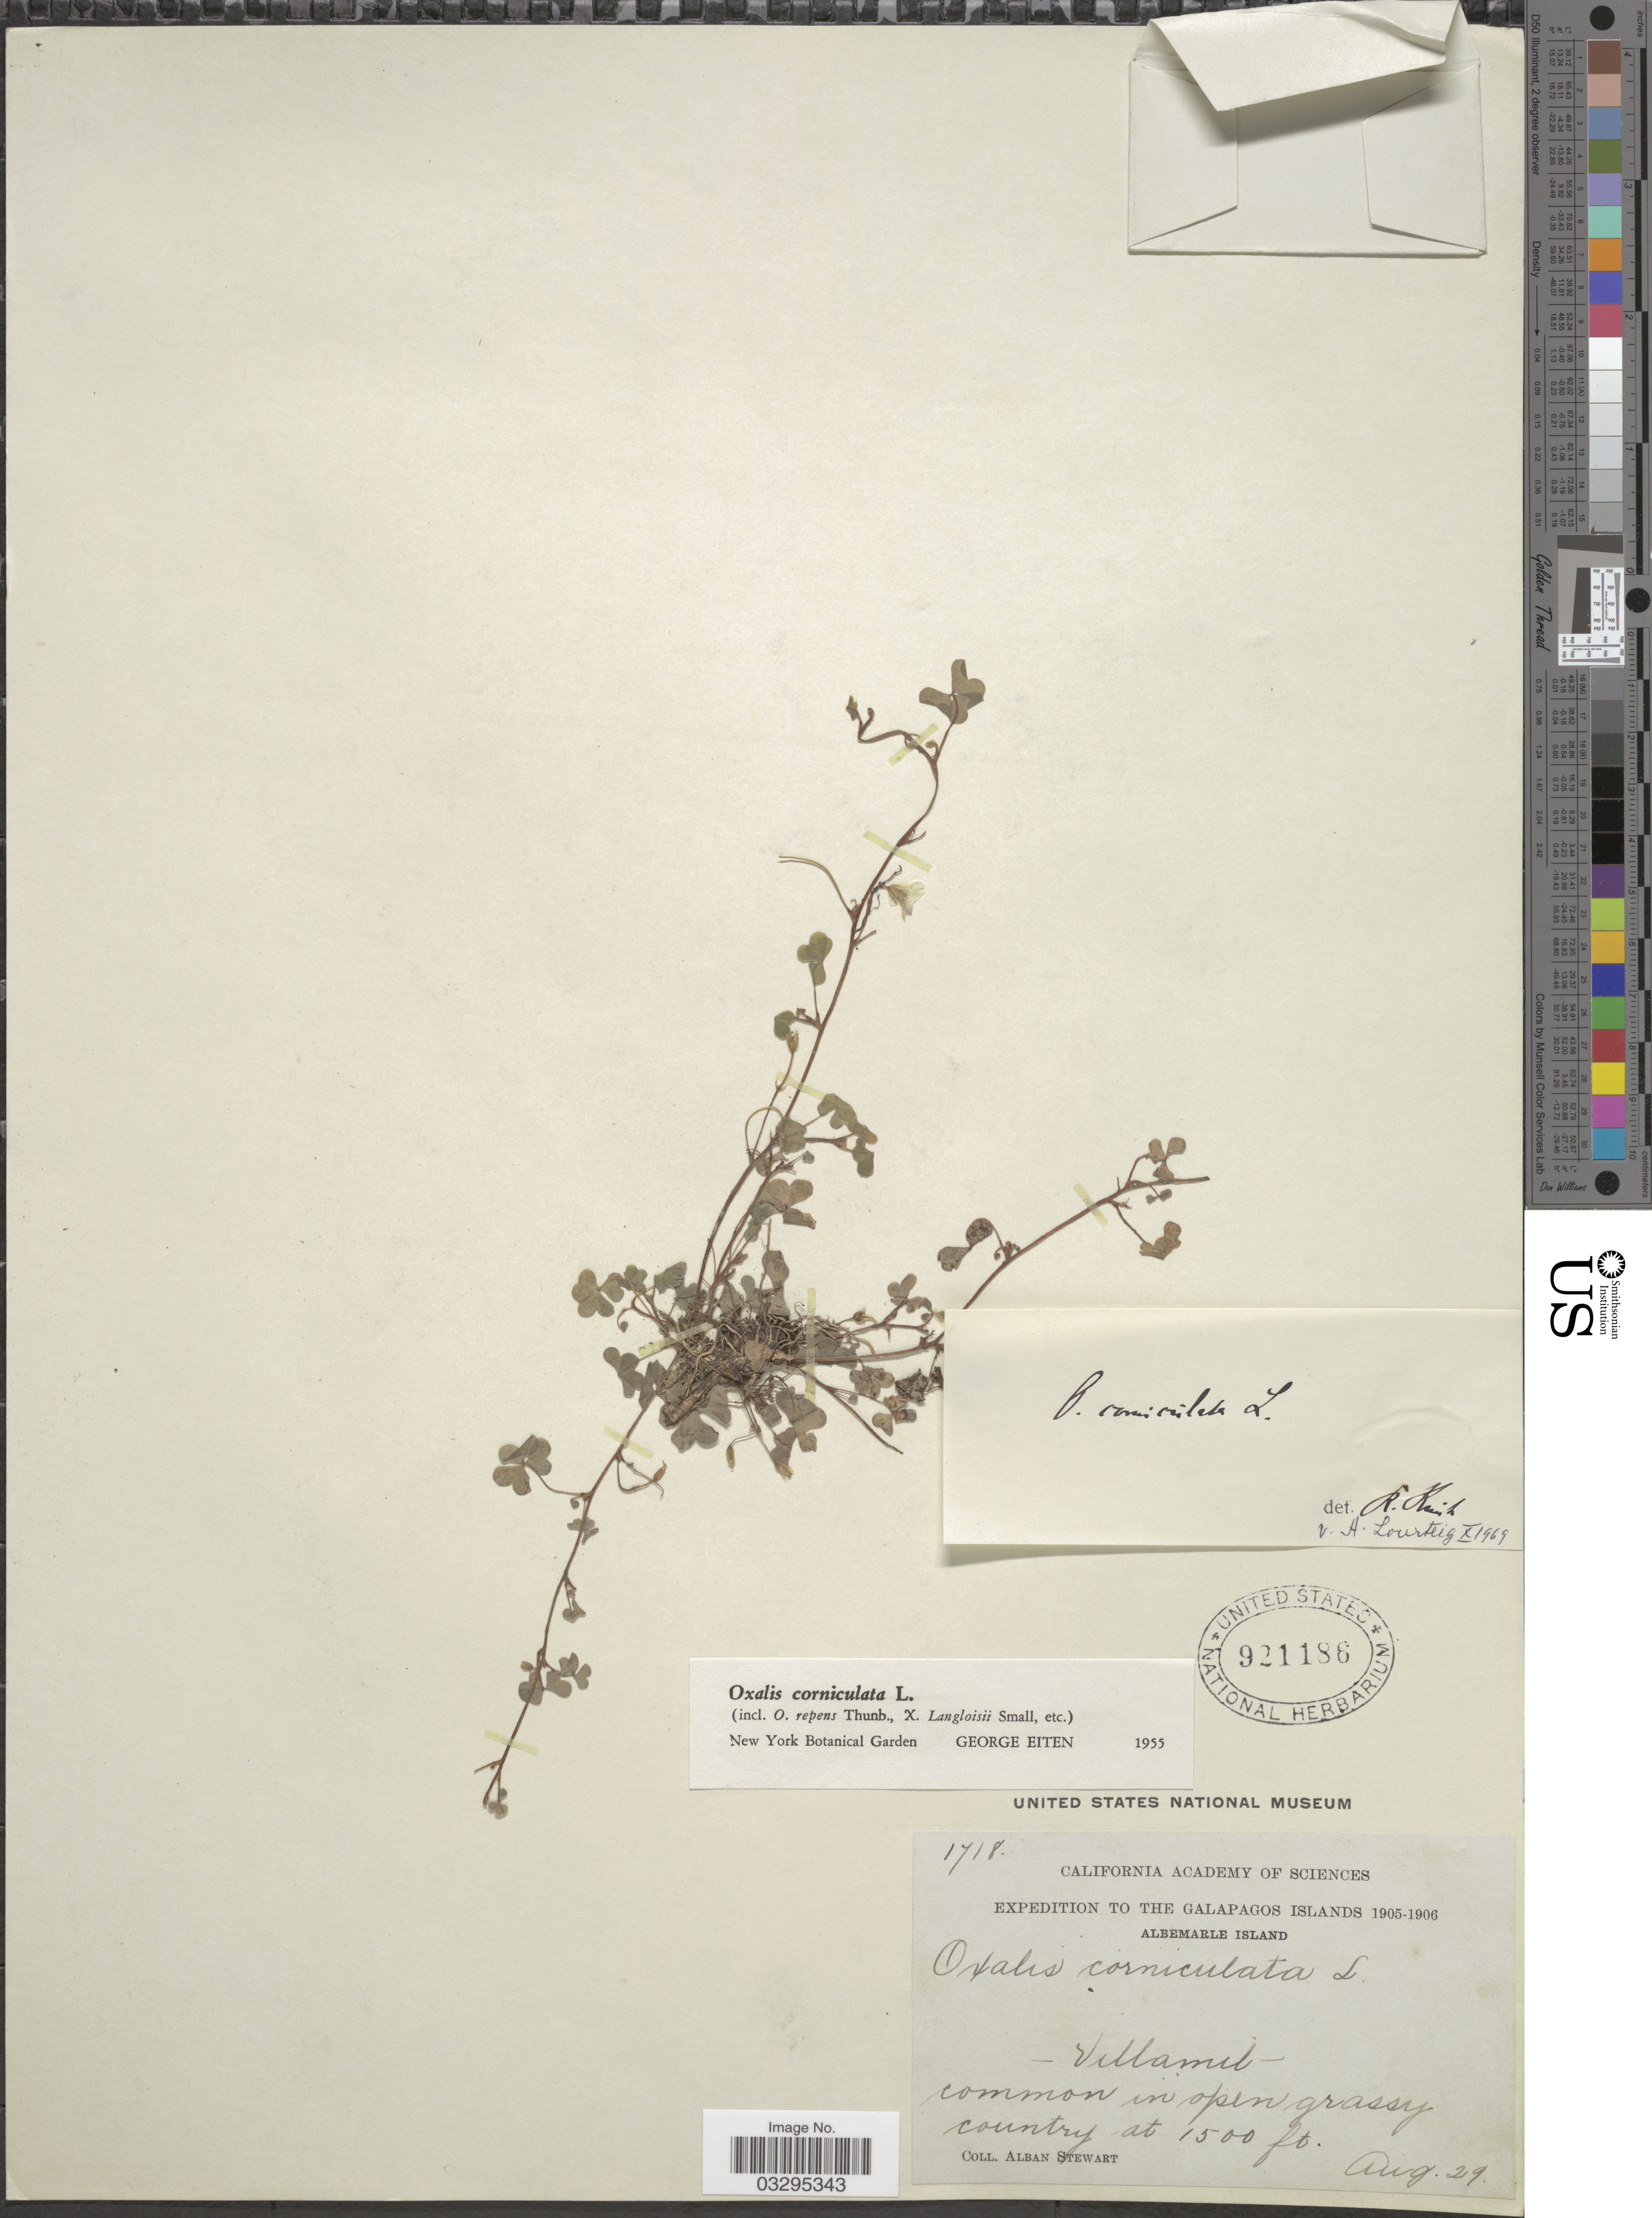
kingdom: Plantae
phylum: Tracheophyta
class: Magnoliopsida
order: Oxalidales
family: Oxalidaceae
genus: Oxalis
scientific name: Oxalis corniculata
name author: L.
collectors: A. Stewart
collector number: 1718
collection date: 1905-08-29/1906-08-29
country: Ecuador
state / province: Colón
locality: Galapagos Islands. Albemarle Island. Villamil.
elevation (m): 457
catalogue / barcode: US 921186